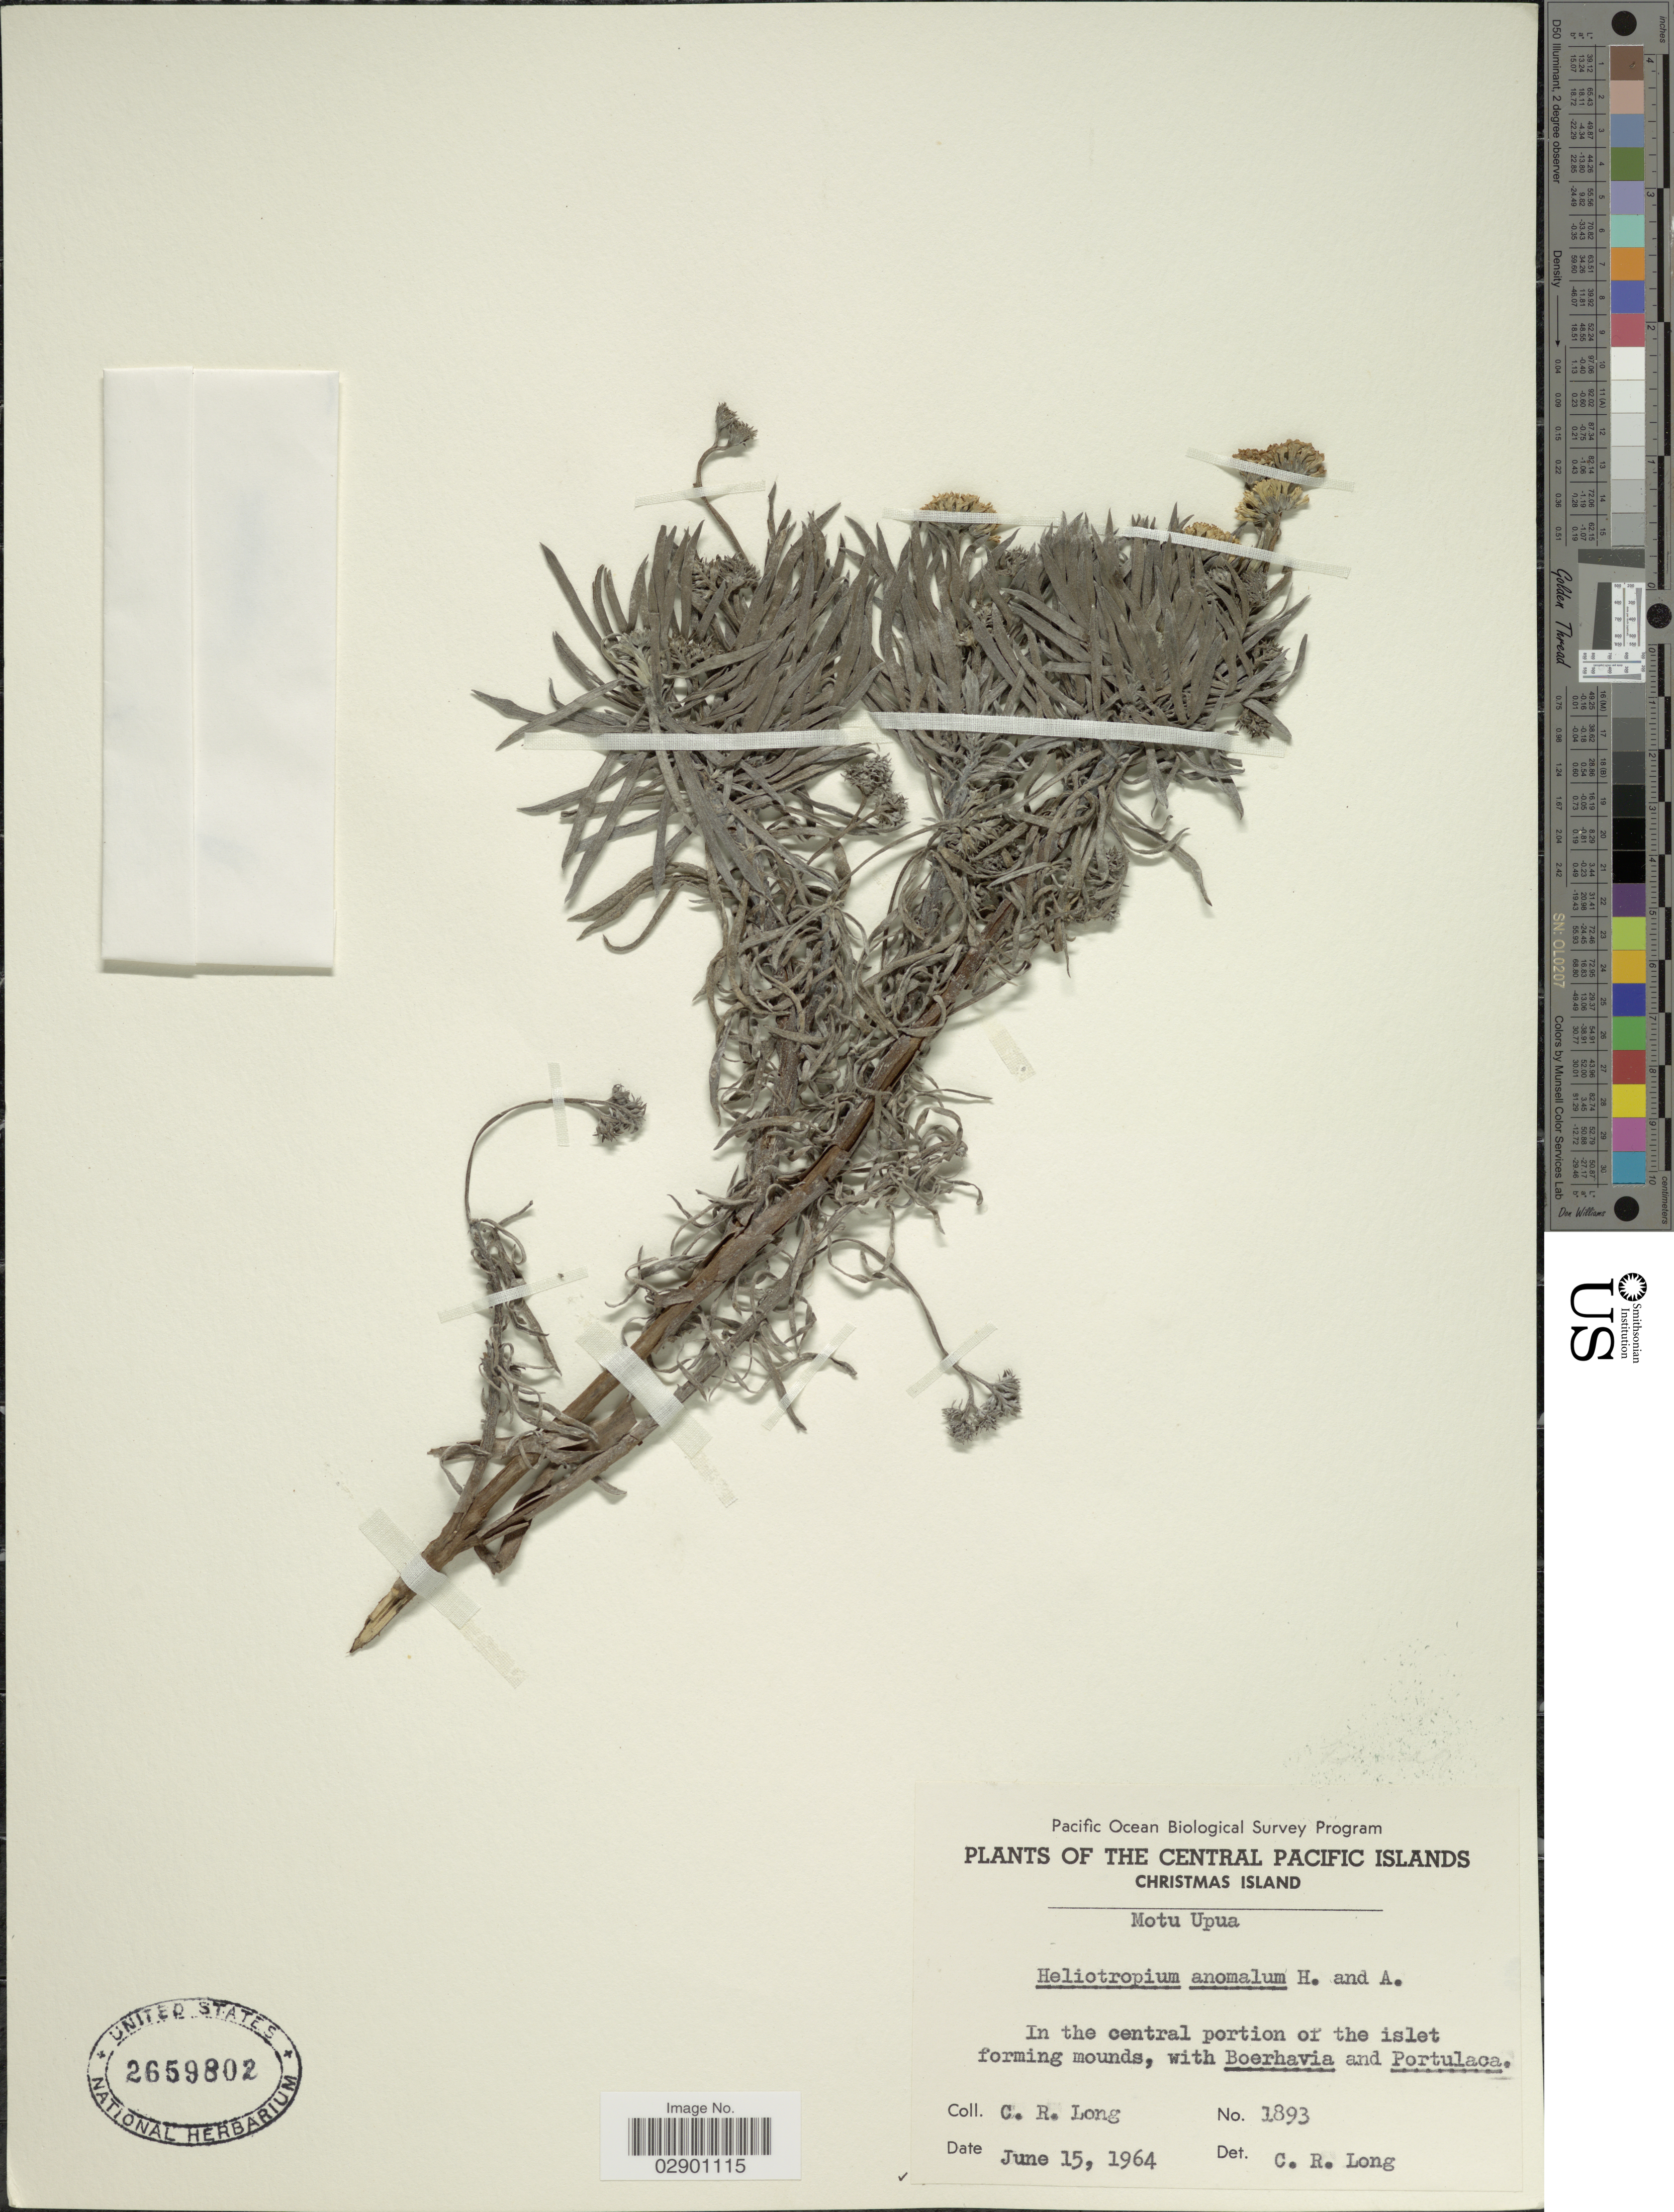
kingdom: Plantae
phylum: Tracheophyta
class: Magnoliopsida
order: Boraginales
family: Heliotropiaceae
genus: Heliotropium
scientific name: Heliotropium anomalum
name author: Hook. & Arn.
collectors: C. R. Long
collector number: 1893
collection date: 1964-06-15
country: Kiribati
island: Kiritimati [Christmas] Atoll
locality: The Central Pacific Islands. Christmas Island. Motu Upua. In the central portion of the islet forming mounds, with Boerhavia and Portulaca.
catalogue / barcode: US 2659802